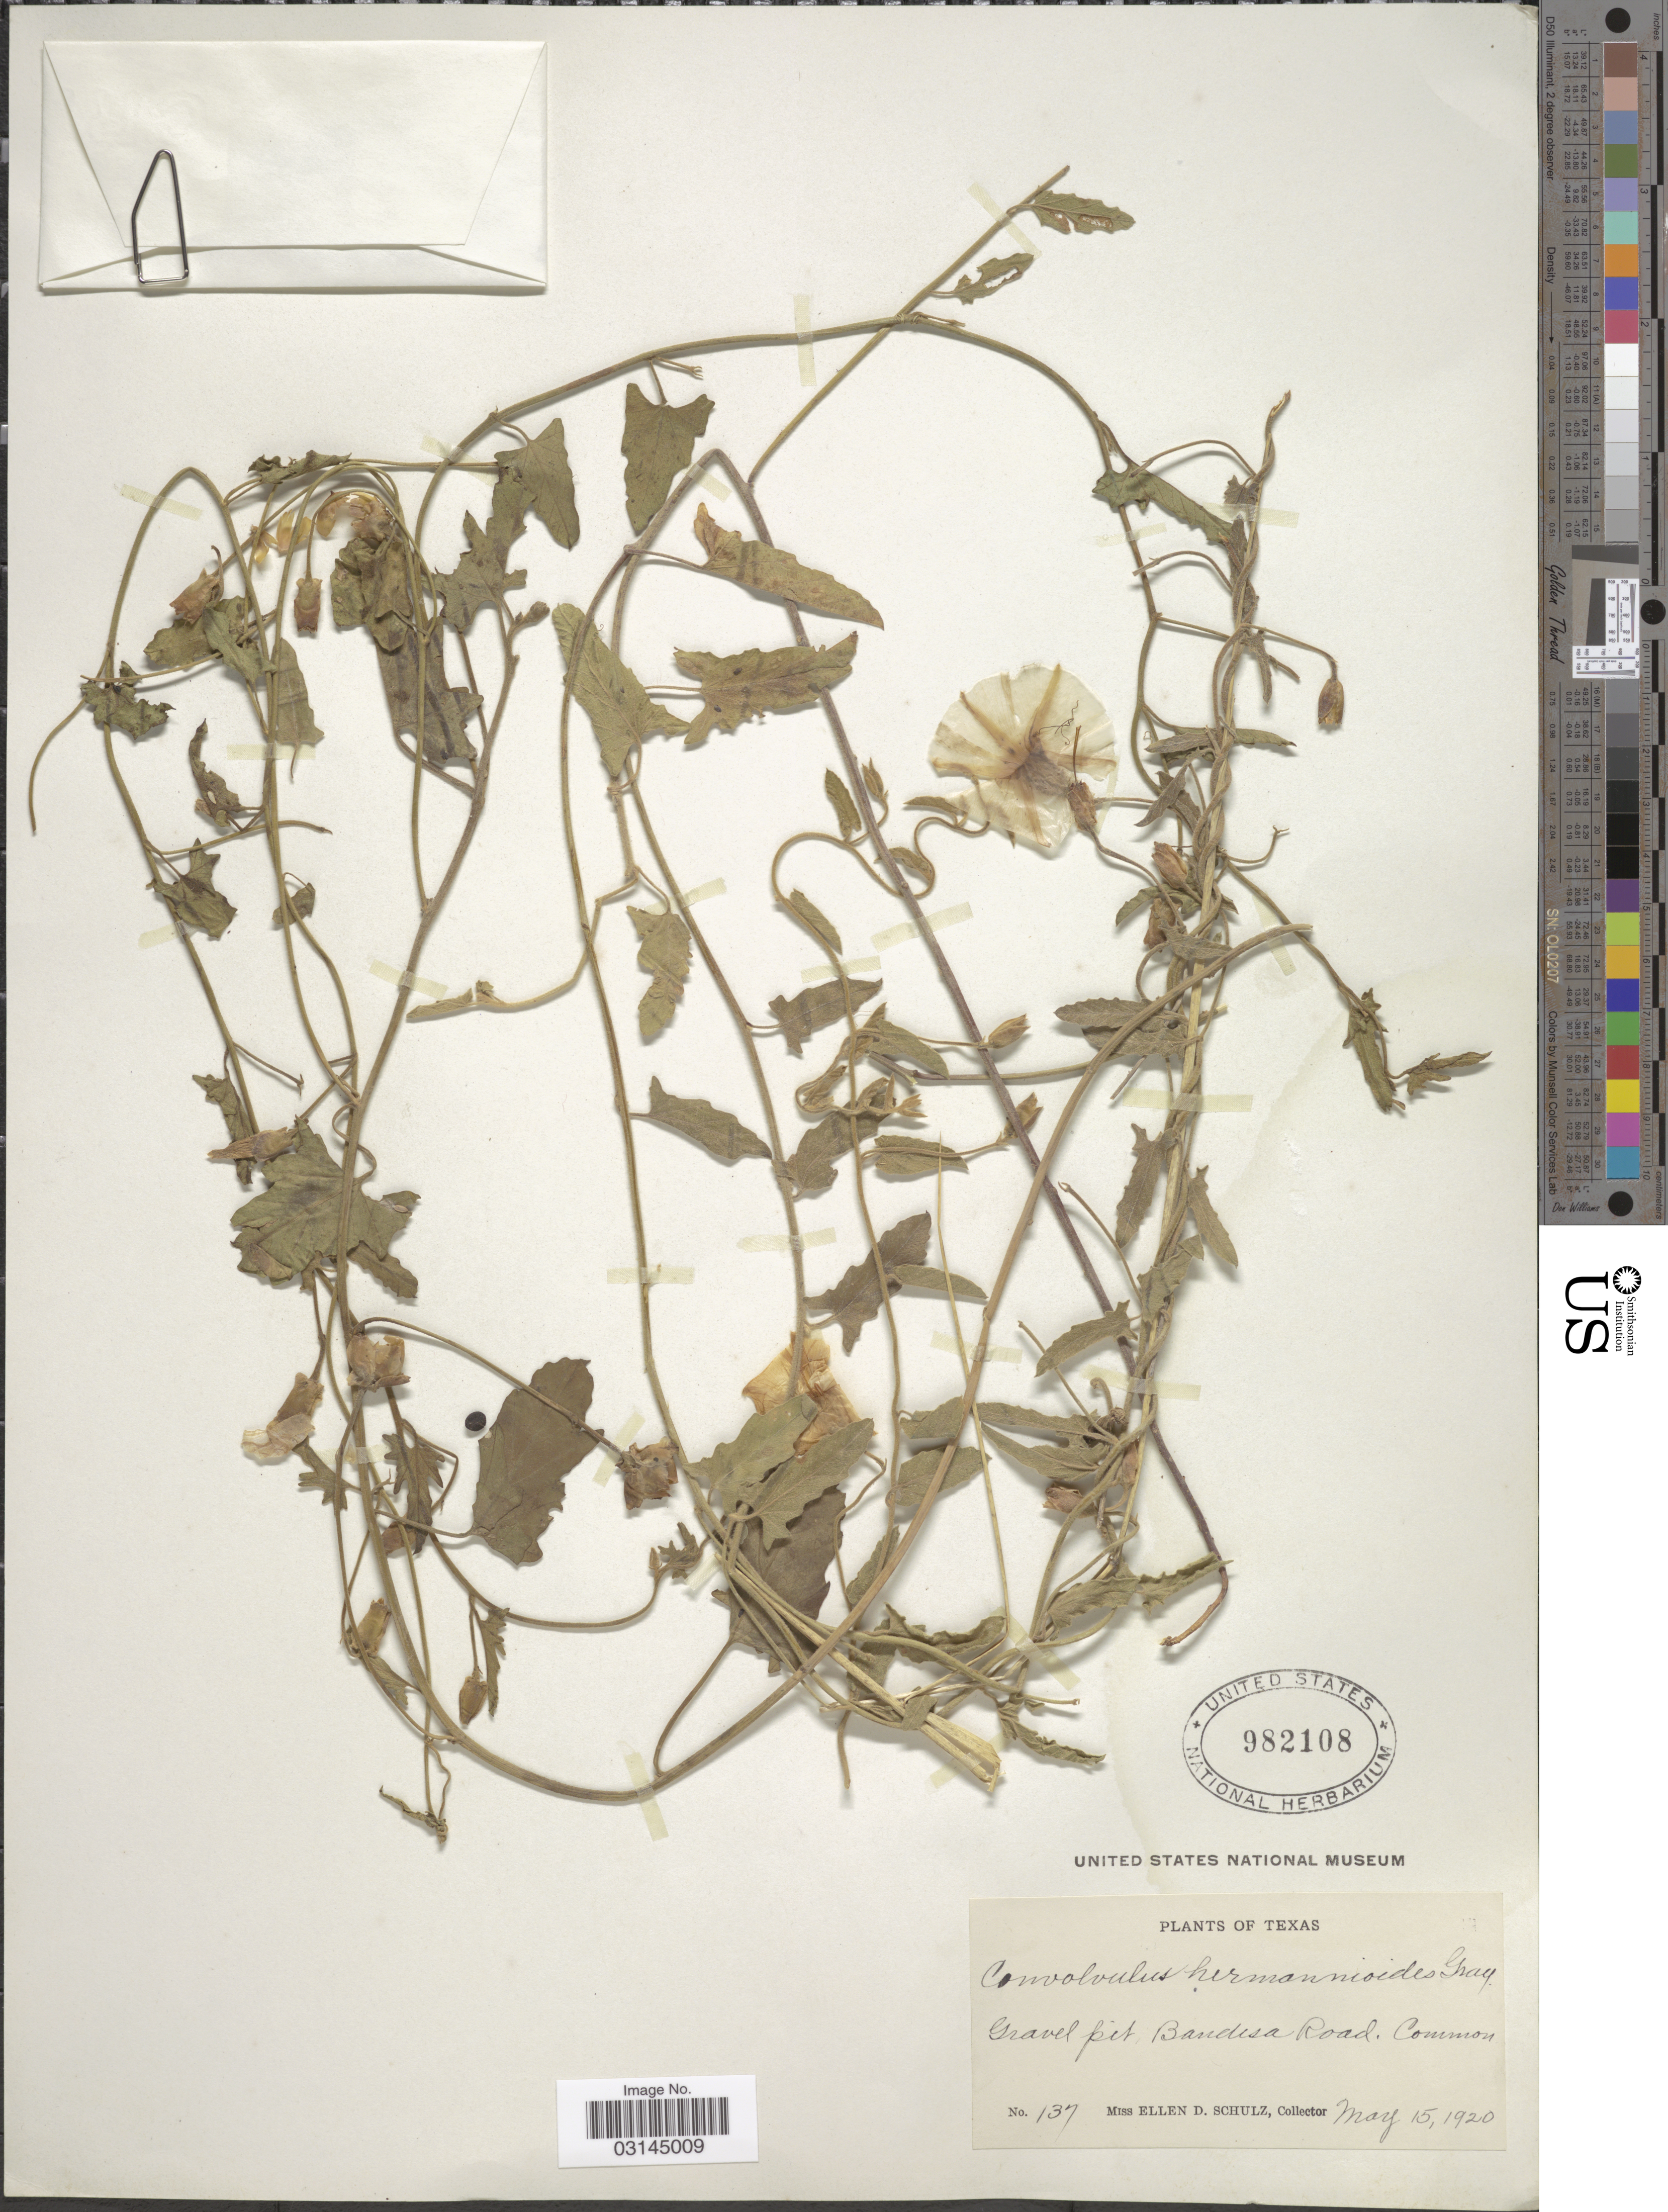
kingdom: Plantae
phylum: Tracheophyta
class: Magnoliopsida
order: Solanales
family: Convolvulaceae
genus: Convolvulus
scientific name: Convolvulus incanus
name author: Vahl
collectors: E. D. Schulz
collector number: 137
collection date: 1920-05-15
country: United States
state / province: Texas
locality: Bandesa Road.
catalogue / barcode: US 982108